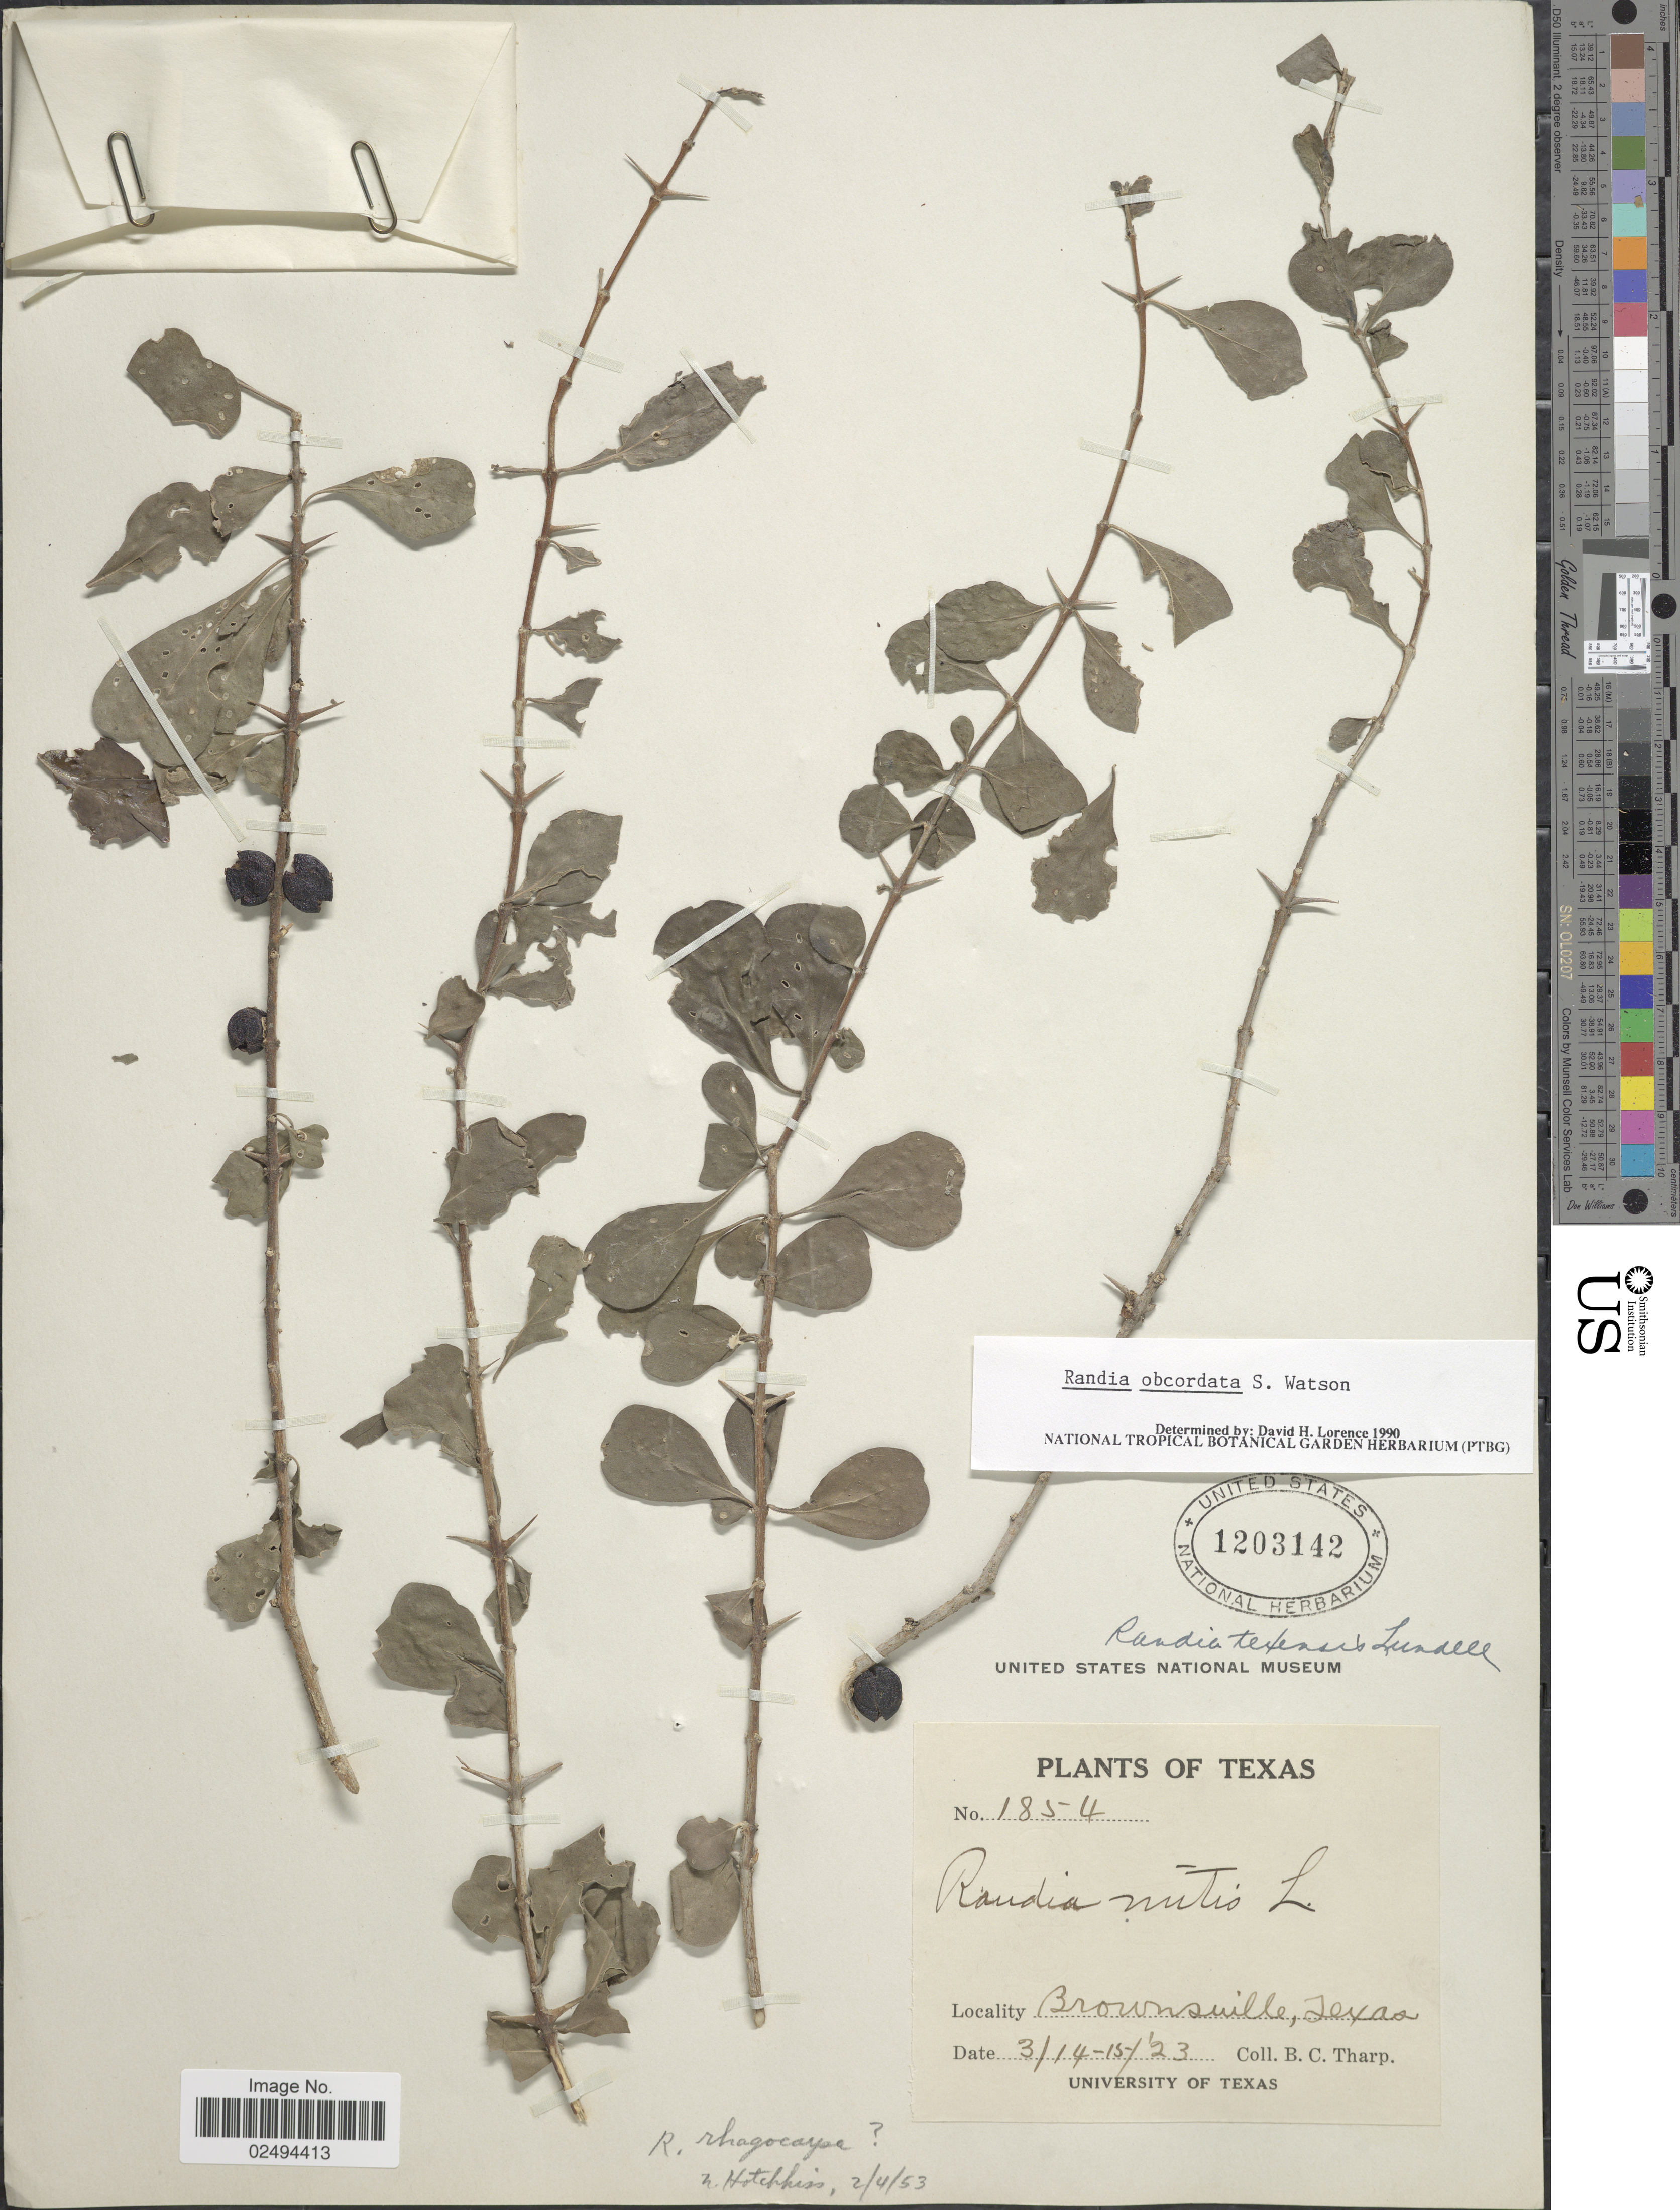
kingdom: Plantae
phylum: Tracheophyta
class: Magnoliopsida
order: Gentianales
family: Rubiaceae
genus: Randia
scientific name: Randia obcordata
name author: S. Watson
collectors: B. C. Tharp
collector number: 1854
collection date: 1923-03-14/1923-03-15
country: United States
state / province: Texas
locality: Brownsville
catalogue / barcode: US 1203142